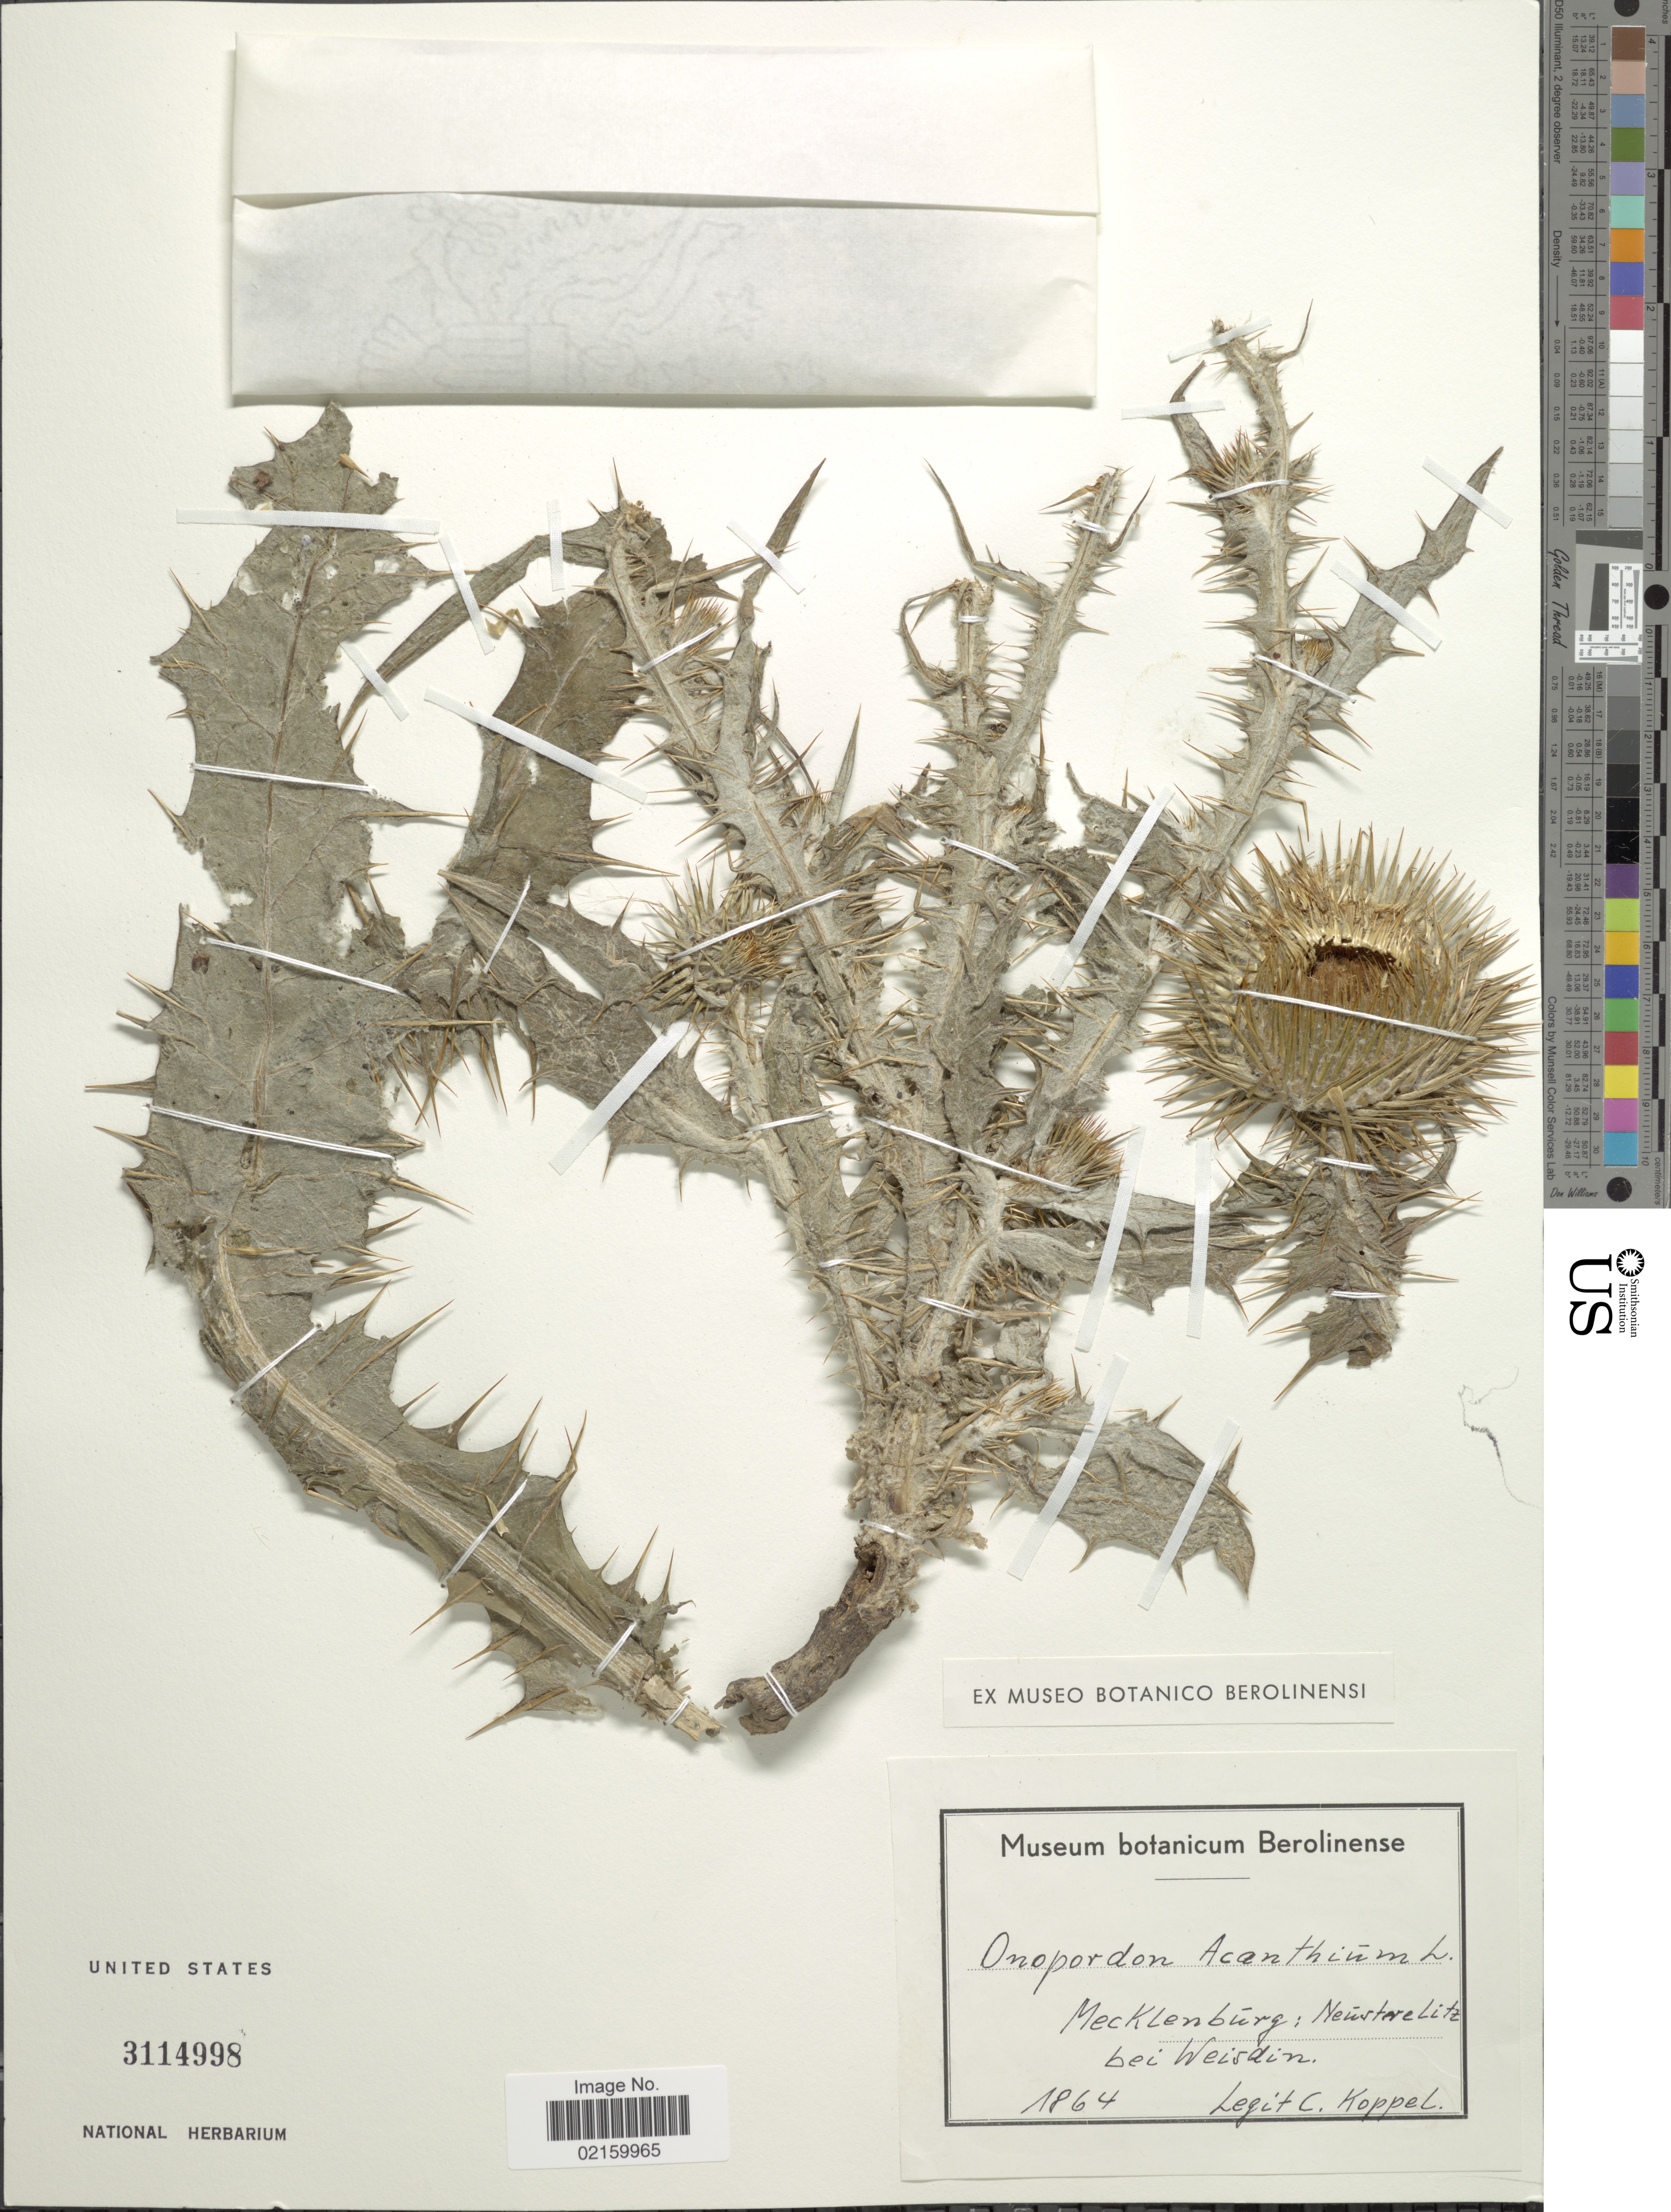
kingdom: Plantae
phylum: Tracheophyta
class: Magnoliopsida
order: Asterales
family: Asteraceae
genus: Onopordum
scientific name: Onopordum acanthium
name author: L.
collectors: C. Koppel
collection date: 1864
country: Germany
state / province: Mecklenburg-Vorpommern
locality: Mecklenburg: Neusterelite bei Weisdin [interpreted]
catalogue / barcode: US 3114998